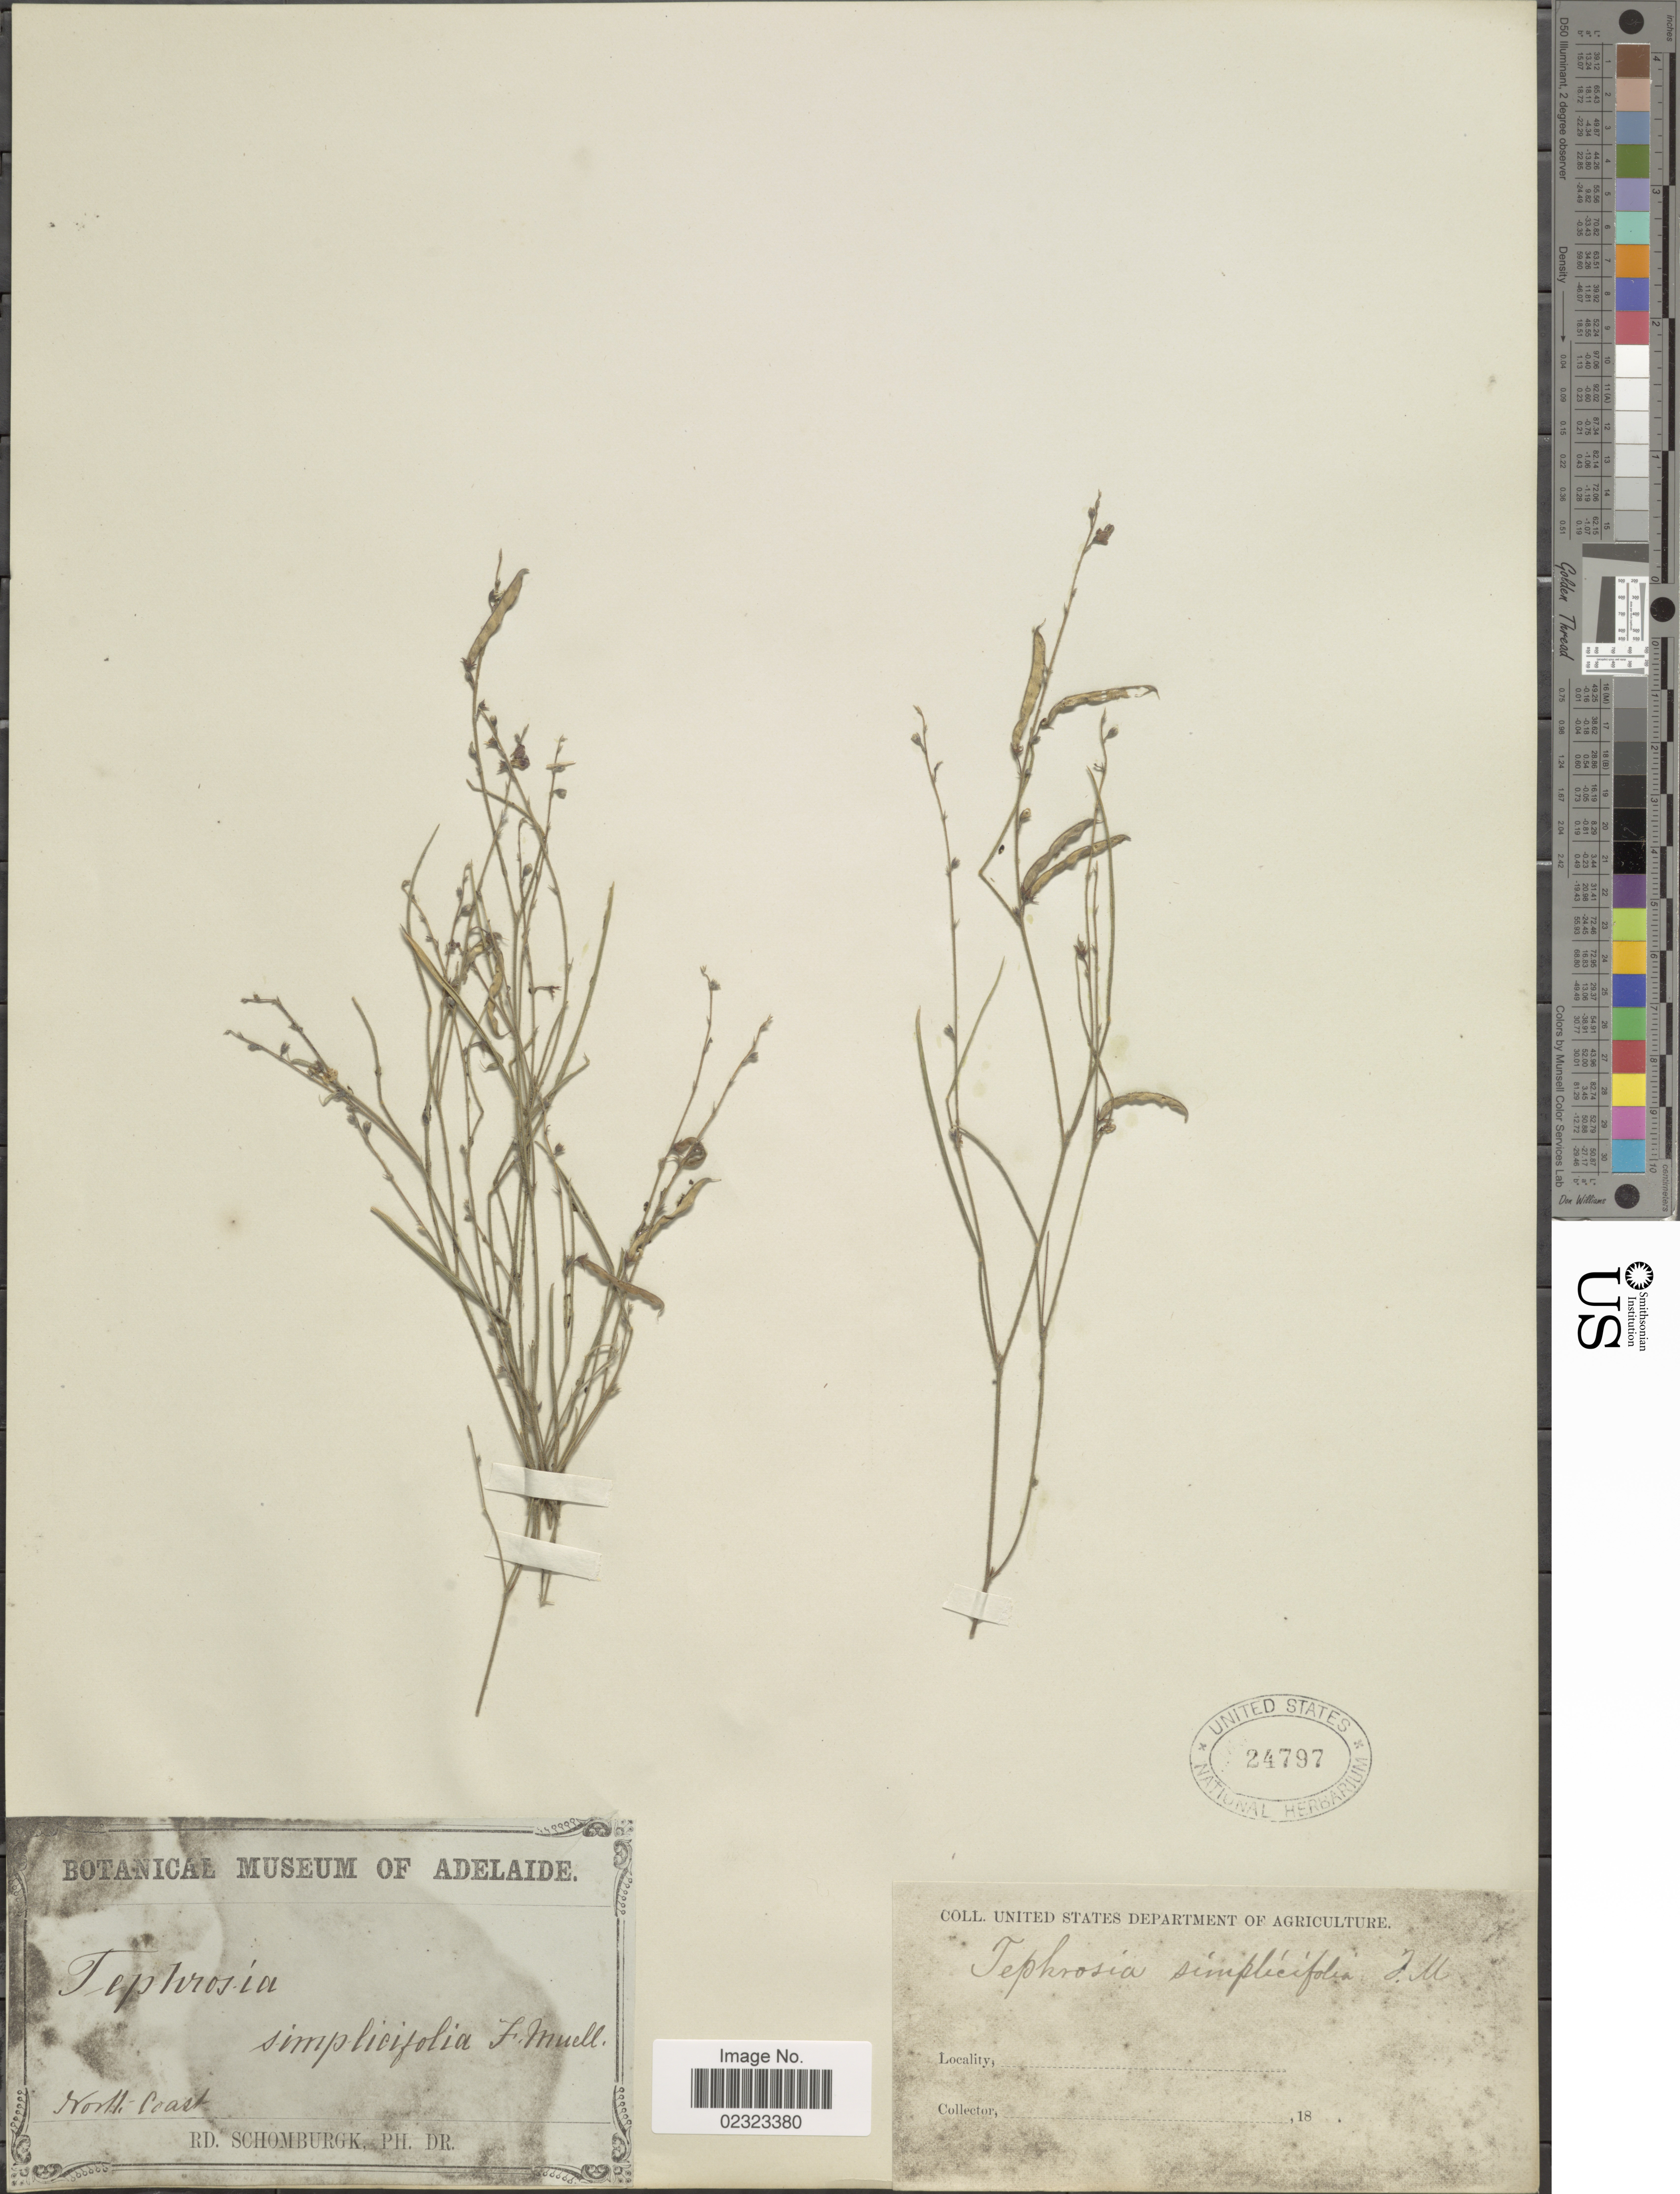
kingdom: Plantae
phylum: Tracheophyta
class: Magnoliopsida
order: Fabales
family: Fabaceae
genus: Tephrosia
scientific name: Tephrosia simplicifolia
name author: Franch.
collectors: R. H. Schomburgk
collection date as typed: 18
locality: North Coast.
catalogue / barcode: US 24797